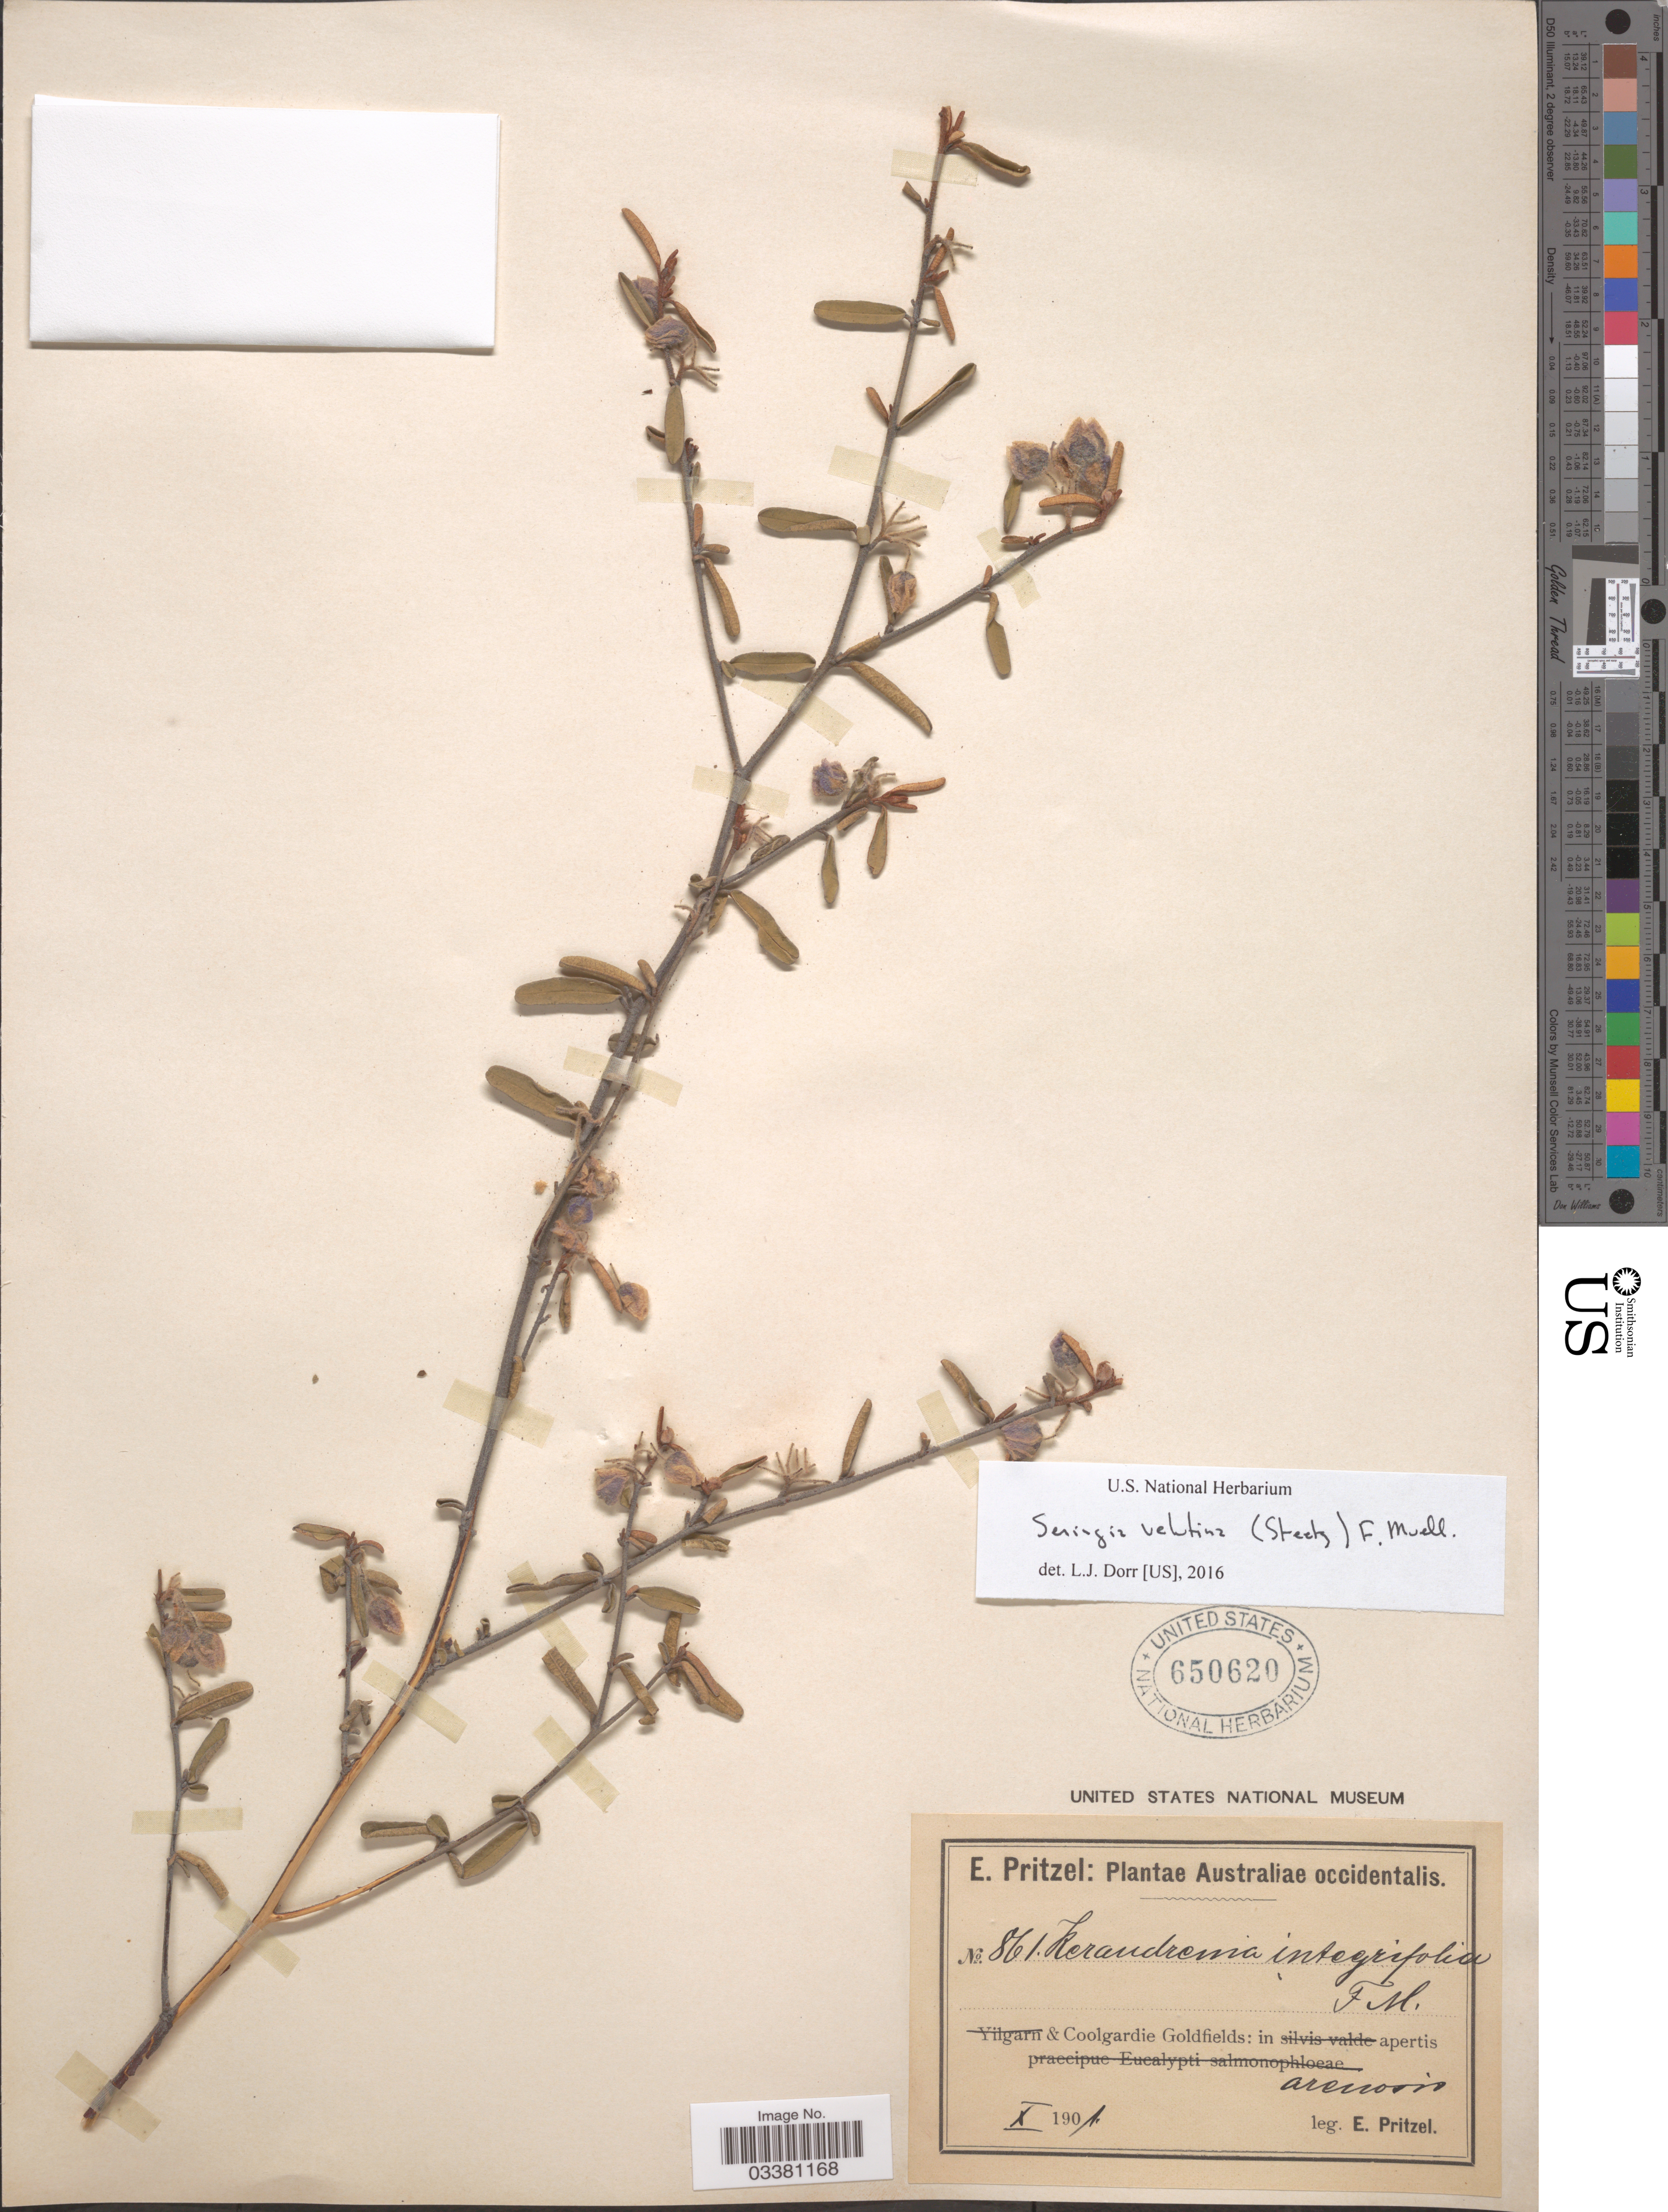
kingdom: Plantae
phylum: Tracheophyta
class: Magnoliopsida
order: Malvales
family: Malvaceae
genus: Seringia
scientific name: Seringia velutina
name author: F. Muell.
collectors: E. G. Pritzel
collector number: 861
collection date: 1901-10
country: Australia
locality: Australiae occidentalis. Coolgardie Goldfields: in silvis apertis arenosis.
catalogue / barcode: US 650620